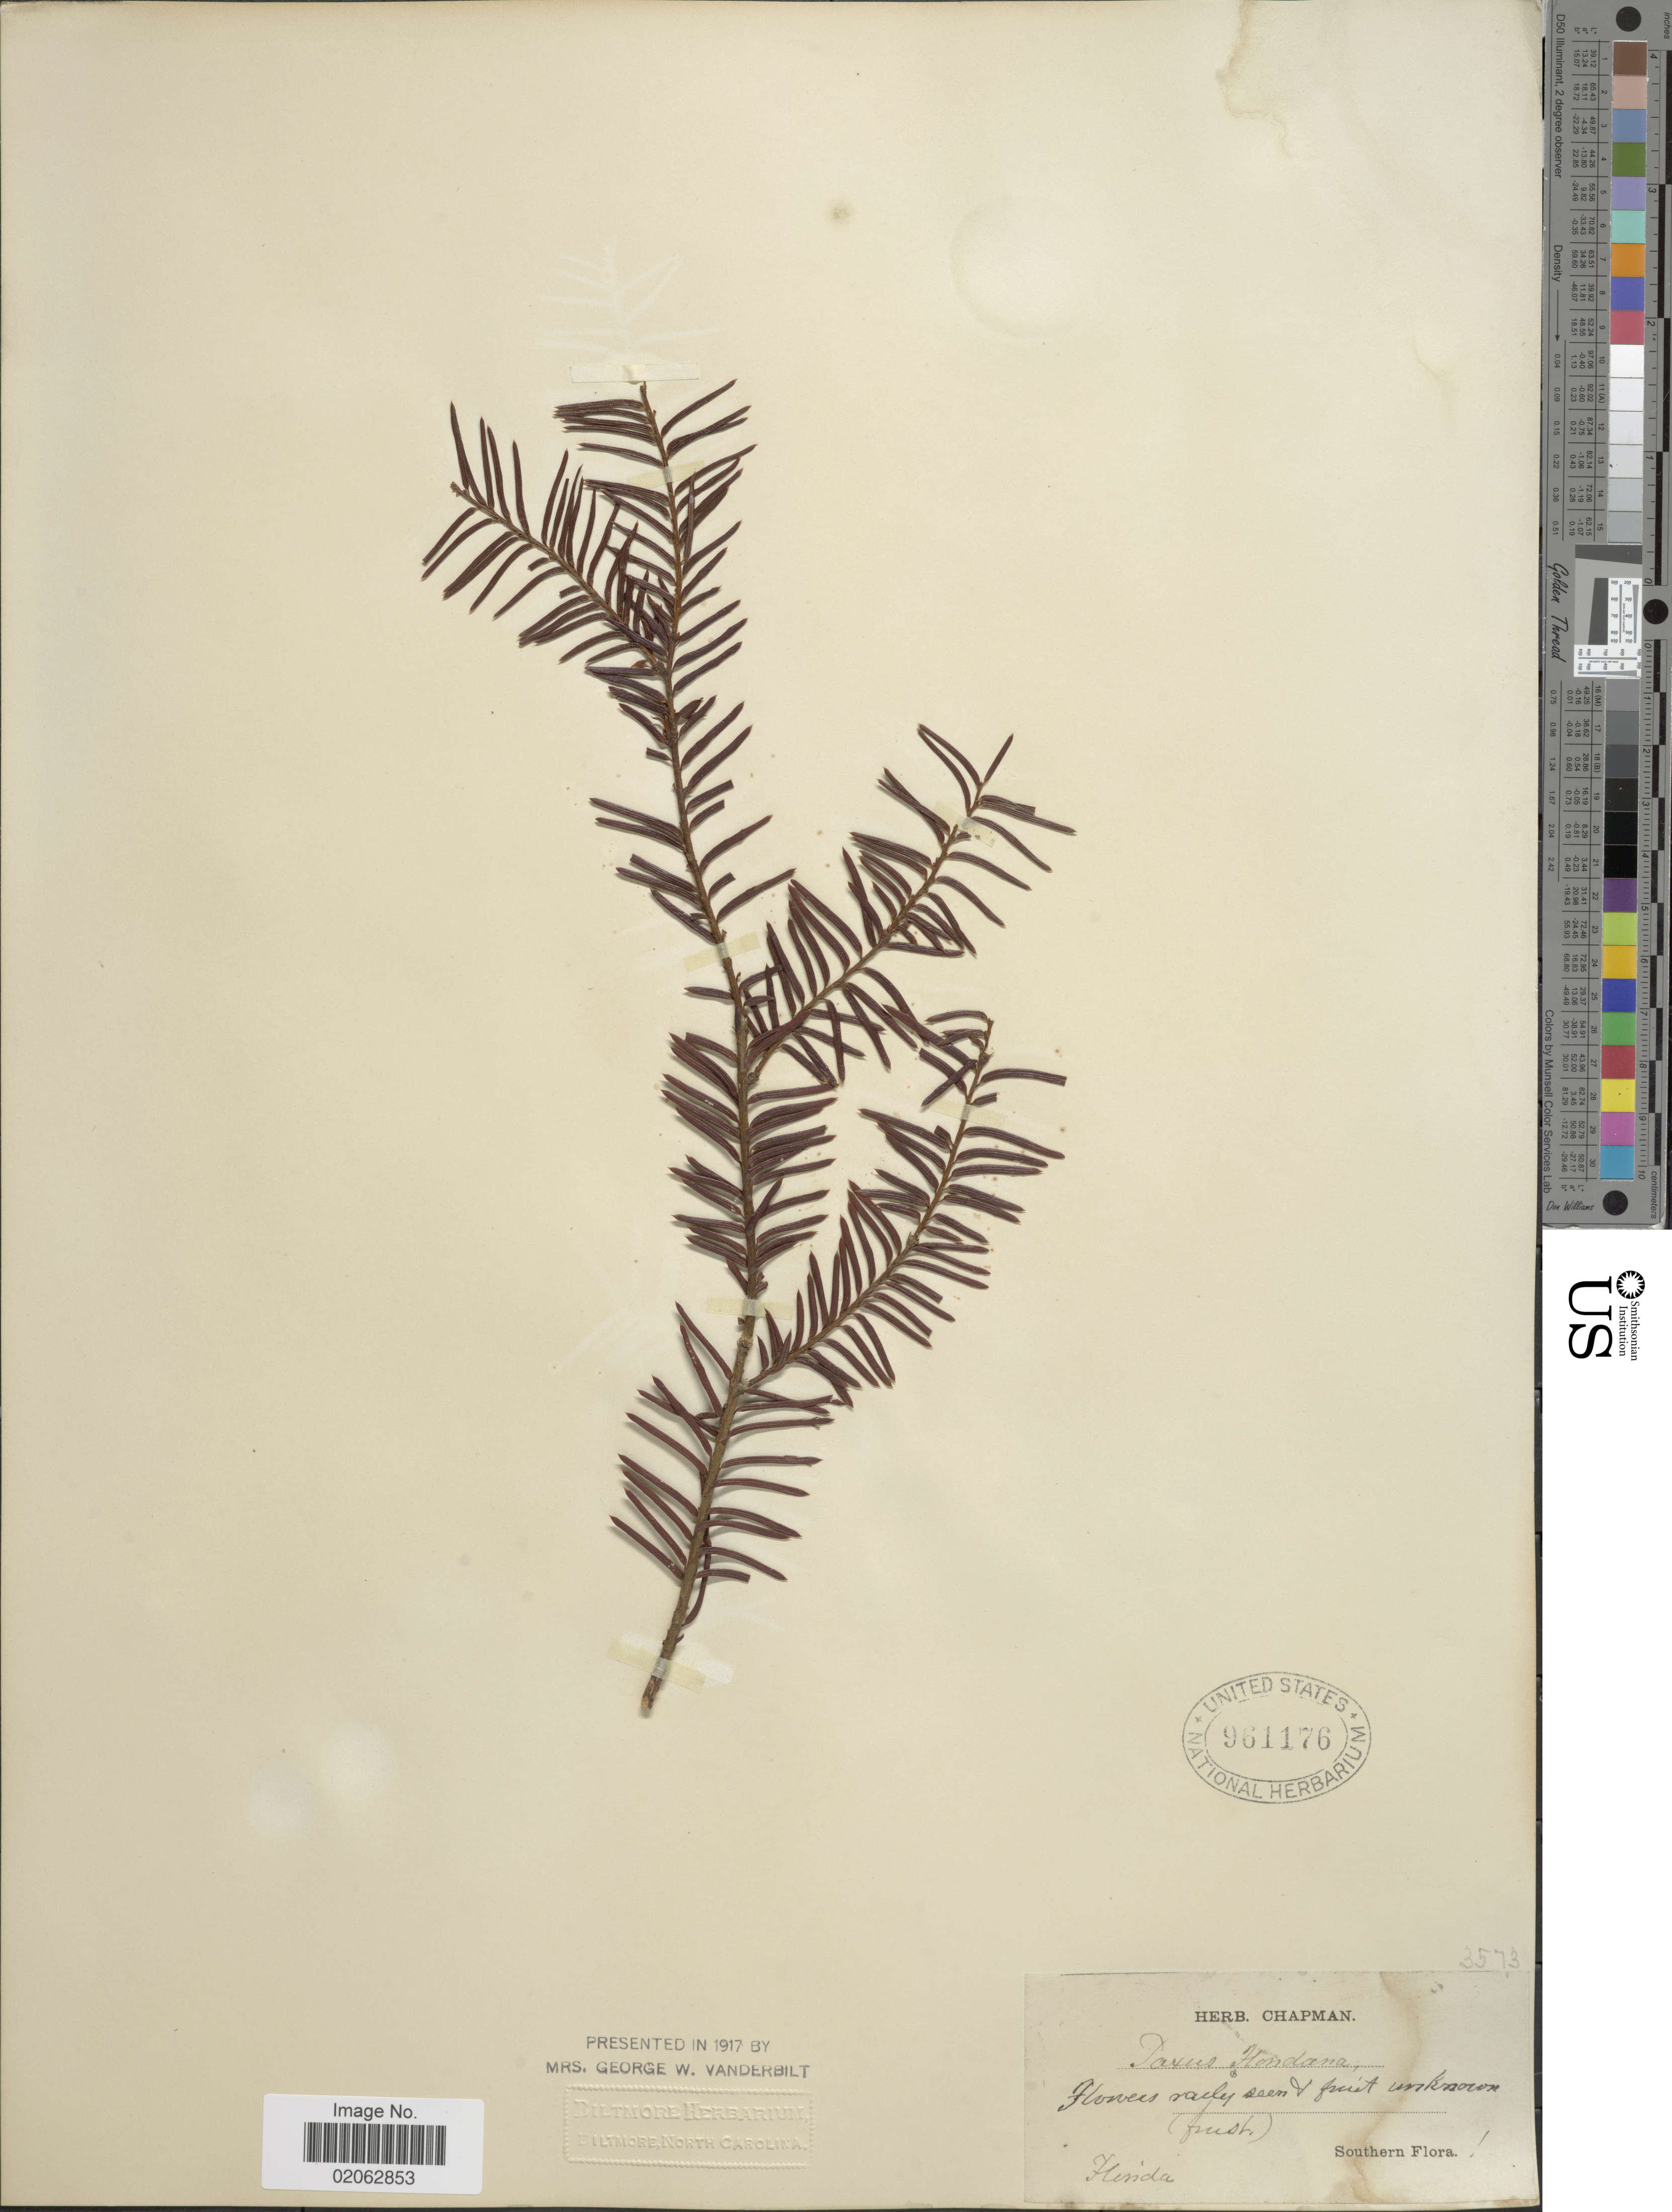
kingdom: Plantae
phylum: Tracheophyta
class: Pinopsida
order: Pinales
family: Taxaceae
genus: Taxus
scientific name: Taxus floridana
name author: Nutt. ex Chapm.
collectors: ex herb. Chapman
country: United States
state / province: Florida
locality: Southern flora.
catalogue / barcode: US 961176